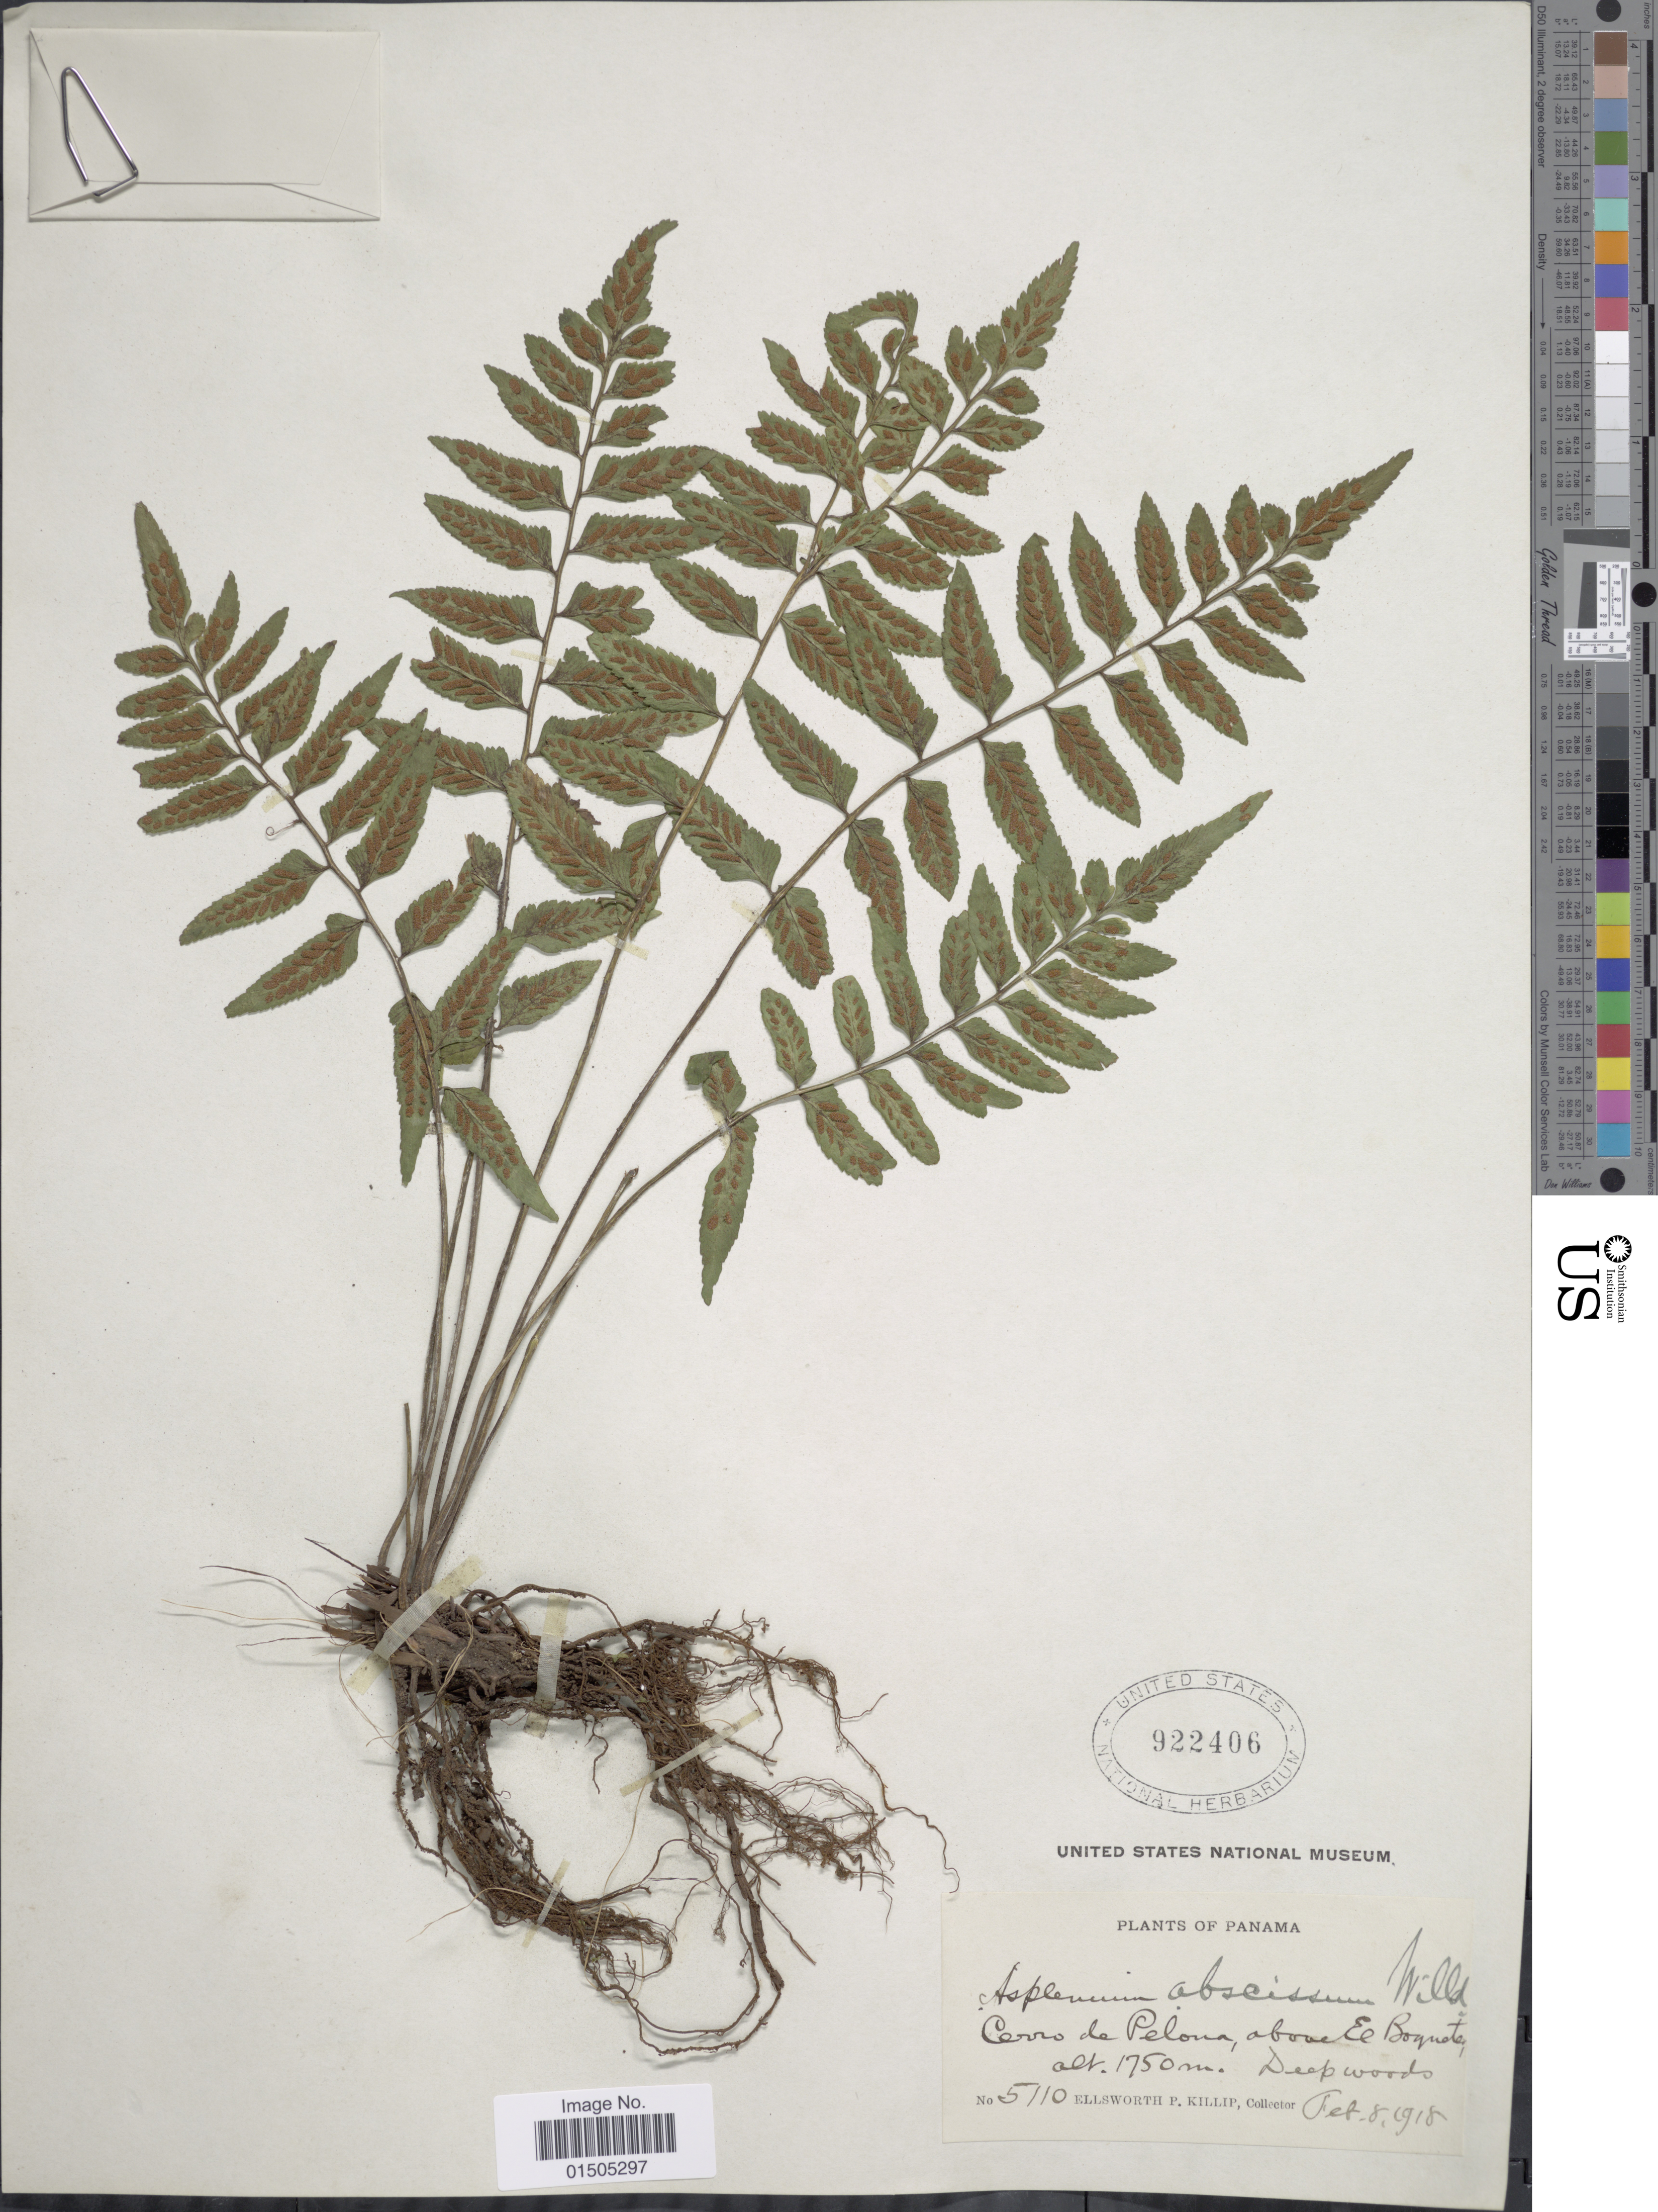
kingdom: Plantae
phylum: Tracheophyta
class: Polypodiopsida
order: Polypodiales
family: Aspleniaceae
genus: Asplenium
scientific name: Asplenium abscissum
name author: Willd.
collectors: E. P. Killip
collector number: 5110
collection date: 1918-02-08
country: Panama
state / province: Panamá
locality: Cerro de Pelona, above El Boquete.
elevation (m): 1750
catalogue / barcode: US 922406